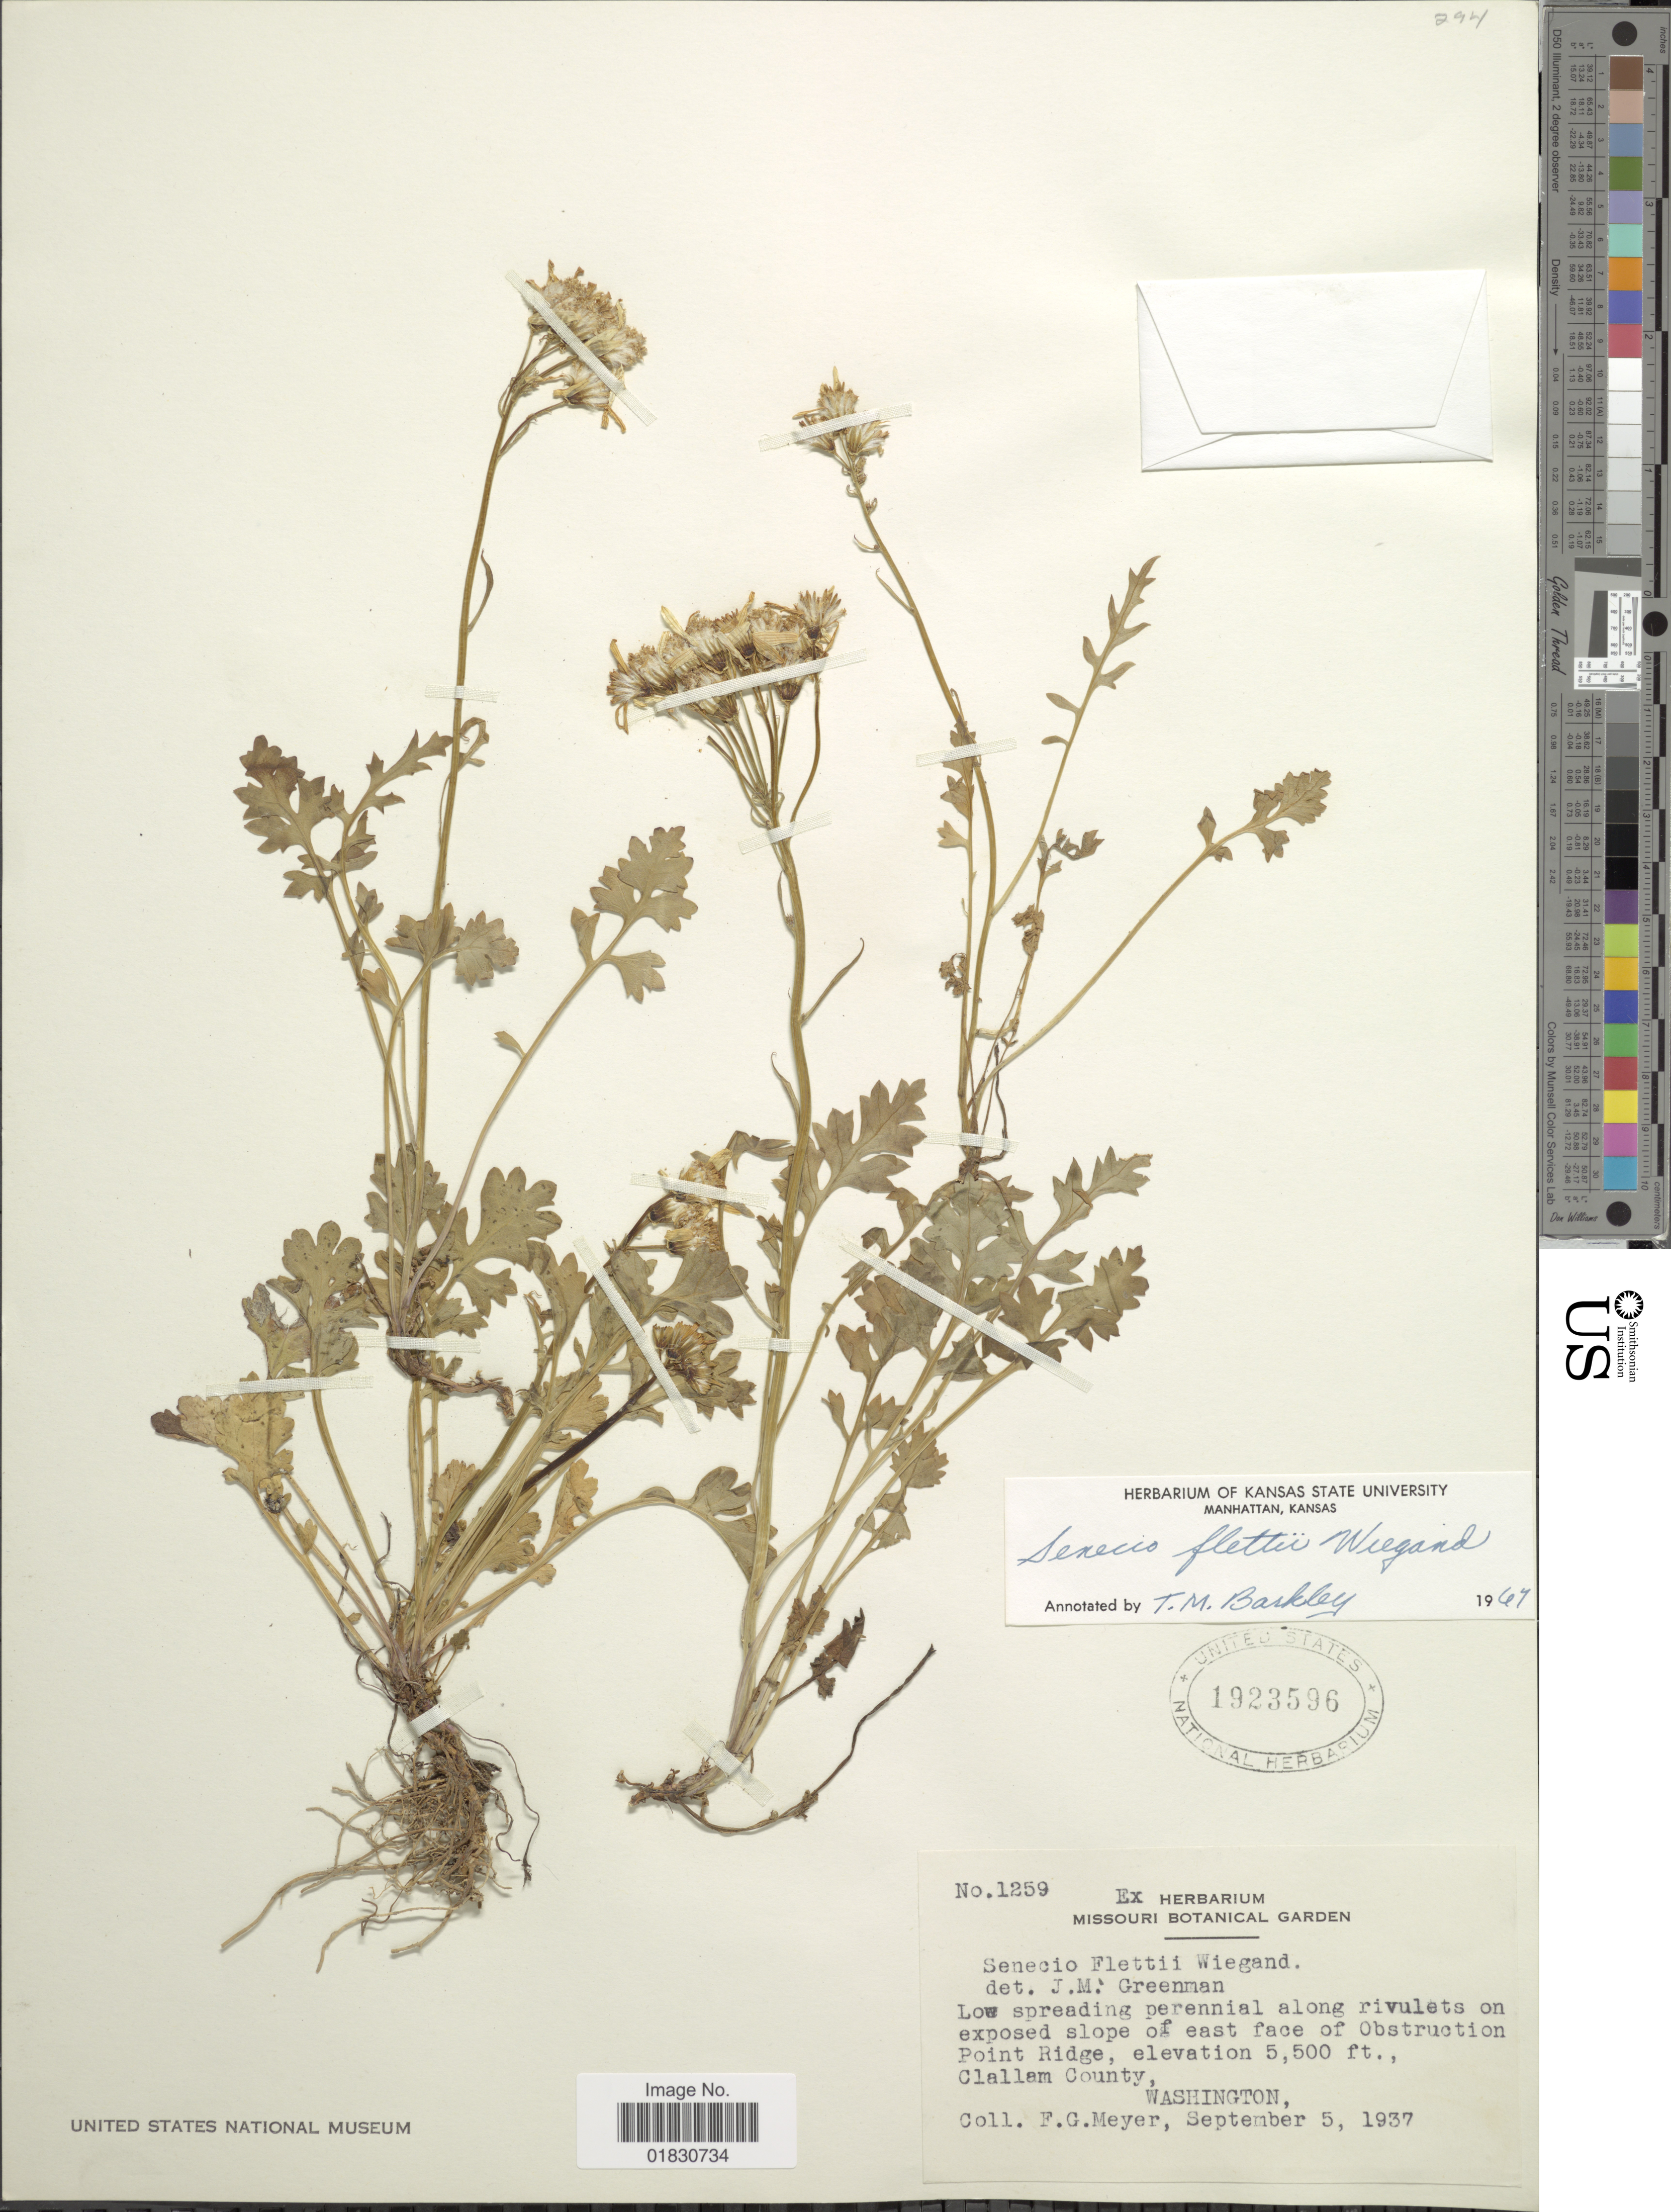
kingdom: Plantae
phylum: Tracheophyta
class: Magnoliopsida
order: Asterales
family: Asteraceae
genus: Packera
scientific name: Packera flettii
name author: (Wiegand) W.A. Weber & Á. Löve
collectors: F. G. Meyer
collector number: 1259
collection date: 1937-09-05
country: United States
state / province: Washington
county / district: Clallam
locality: Along rivulets on exposed slope of east of face of Obstruction Point Ridge, Clallam County, Washington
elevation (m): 1676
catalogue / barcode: US 1923596